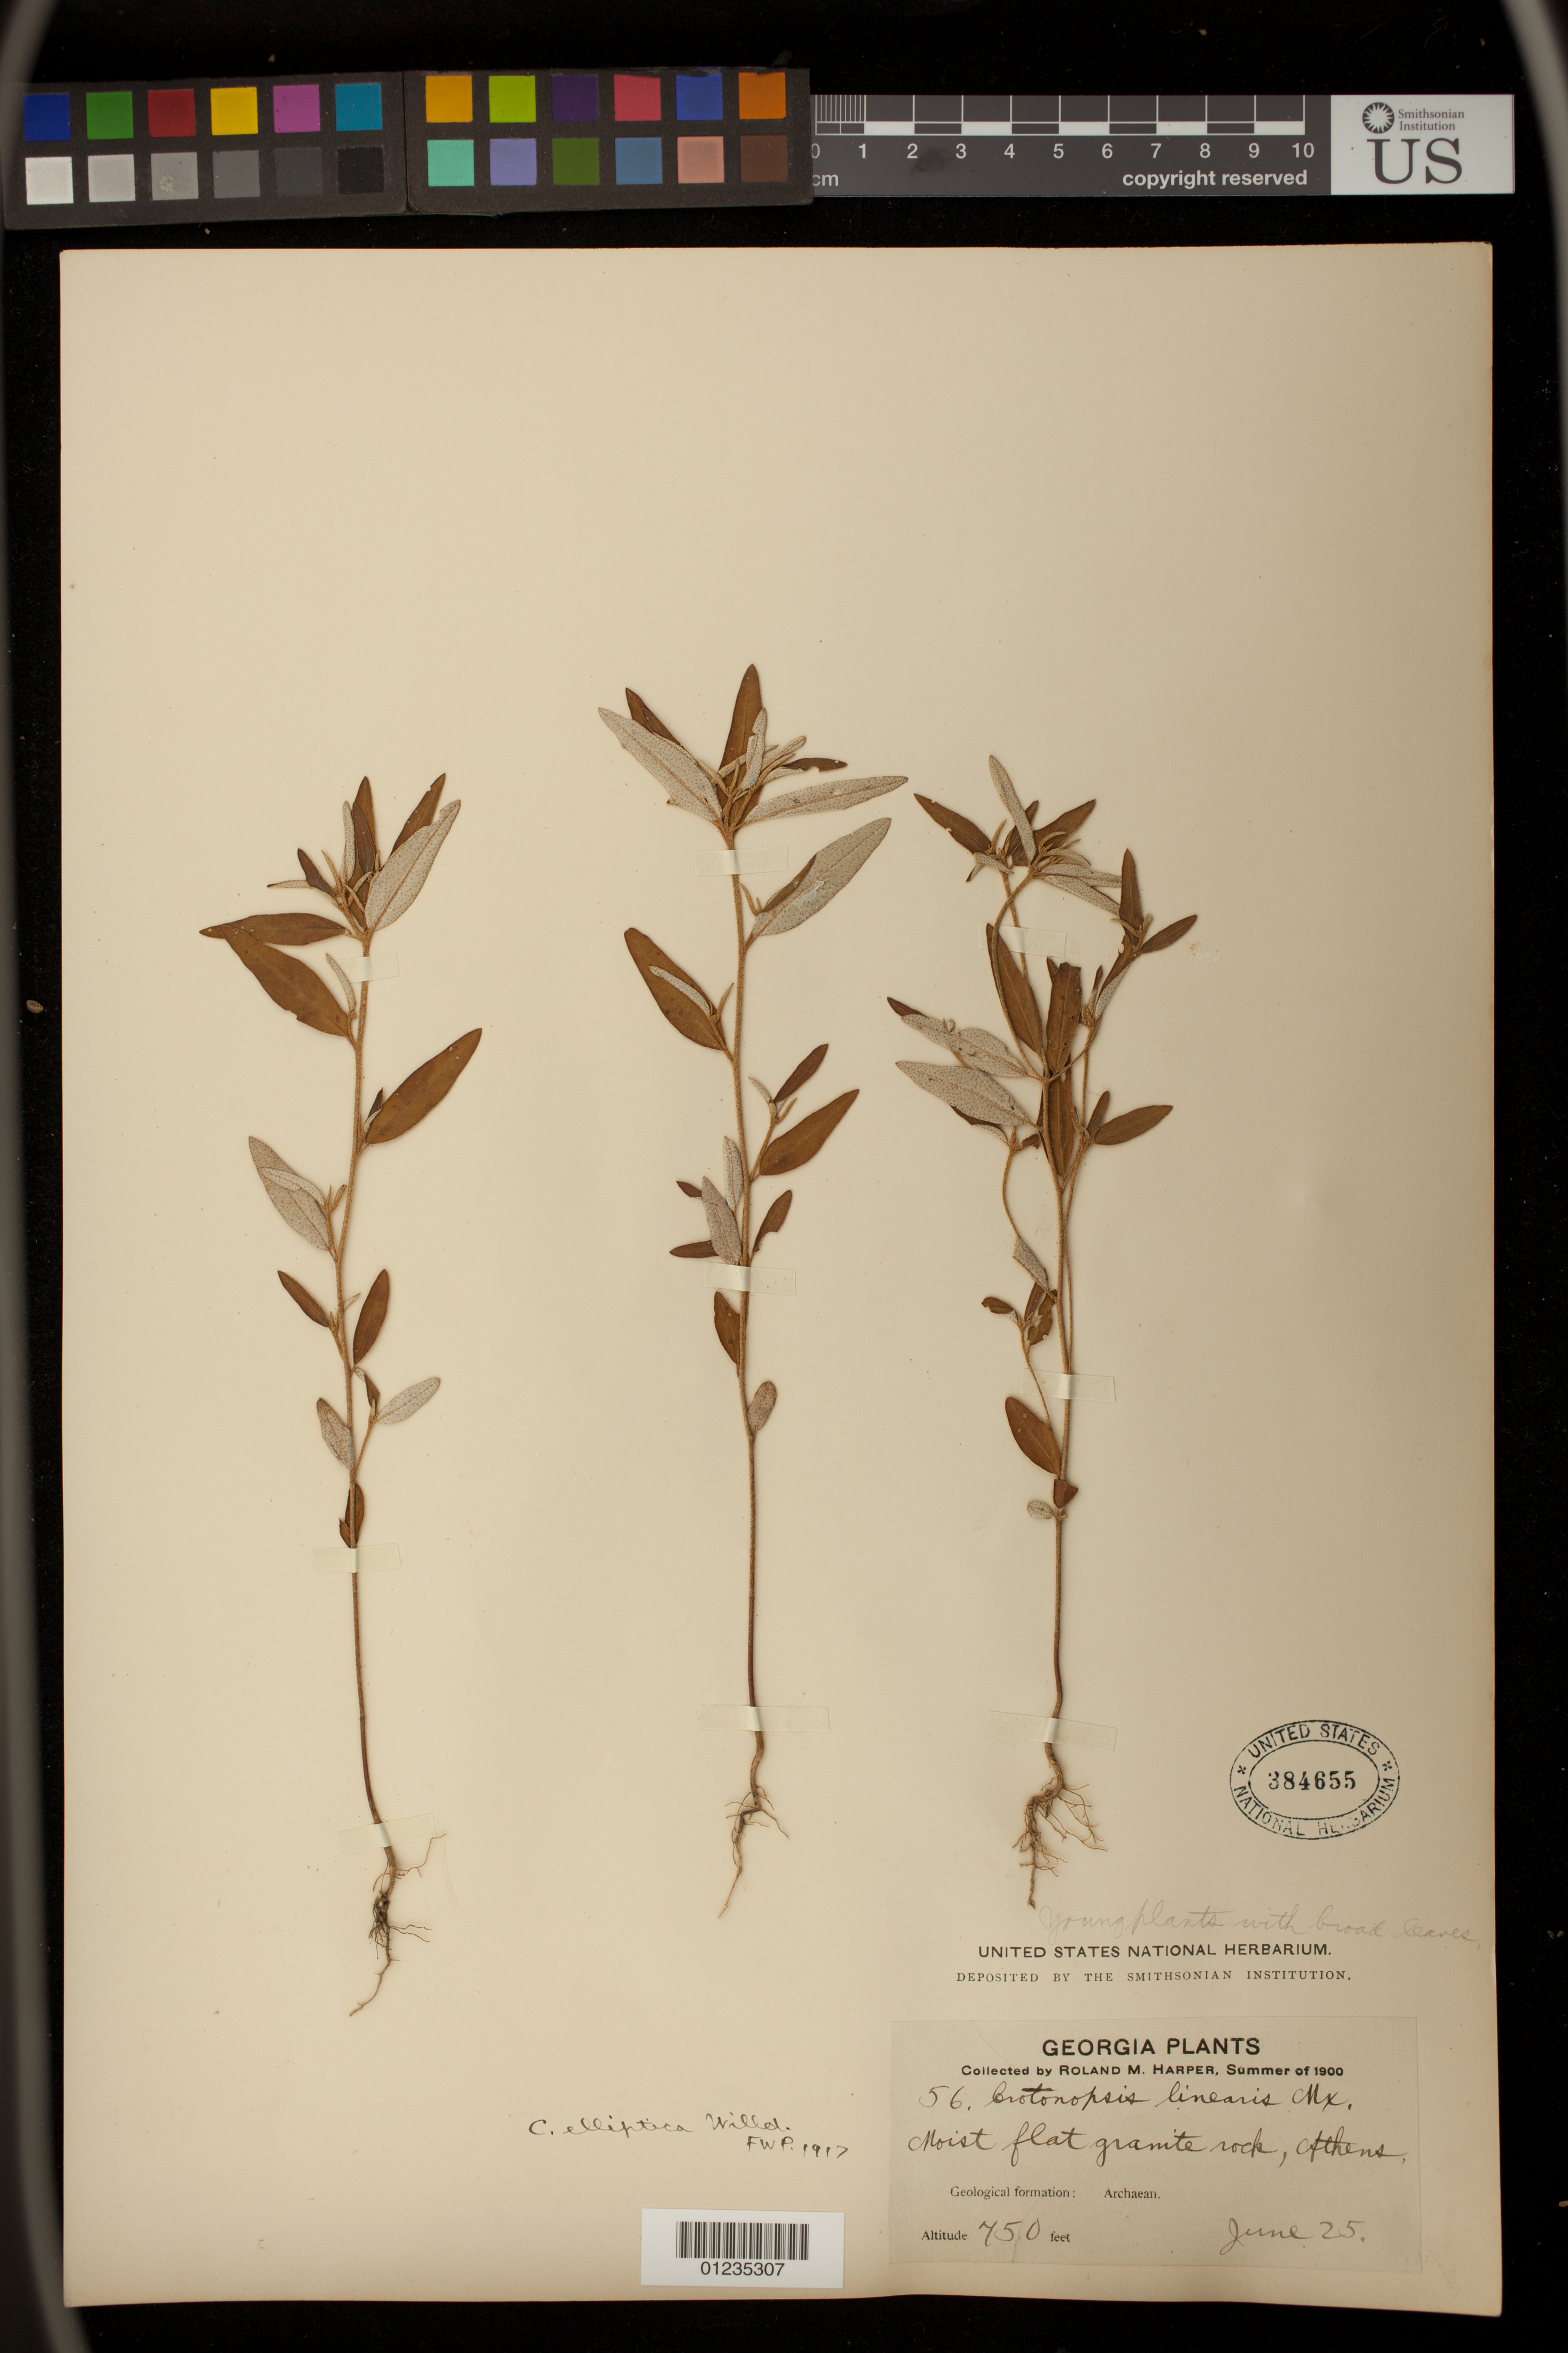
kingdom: Plantae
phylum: Tracheophyta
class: Magnoliopsida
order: Malpighiales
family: Euphorbiaceae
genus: Crotonopsis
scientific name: Crotonopsis elliptica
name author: Willd.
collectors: R. M. Harper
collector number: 56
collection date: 1900-06-25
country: United States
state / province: Georgia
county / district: Athens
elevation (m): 229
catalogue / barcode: US 384655